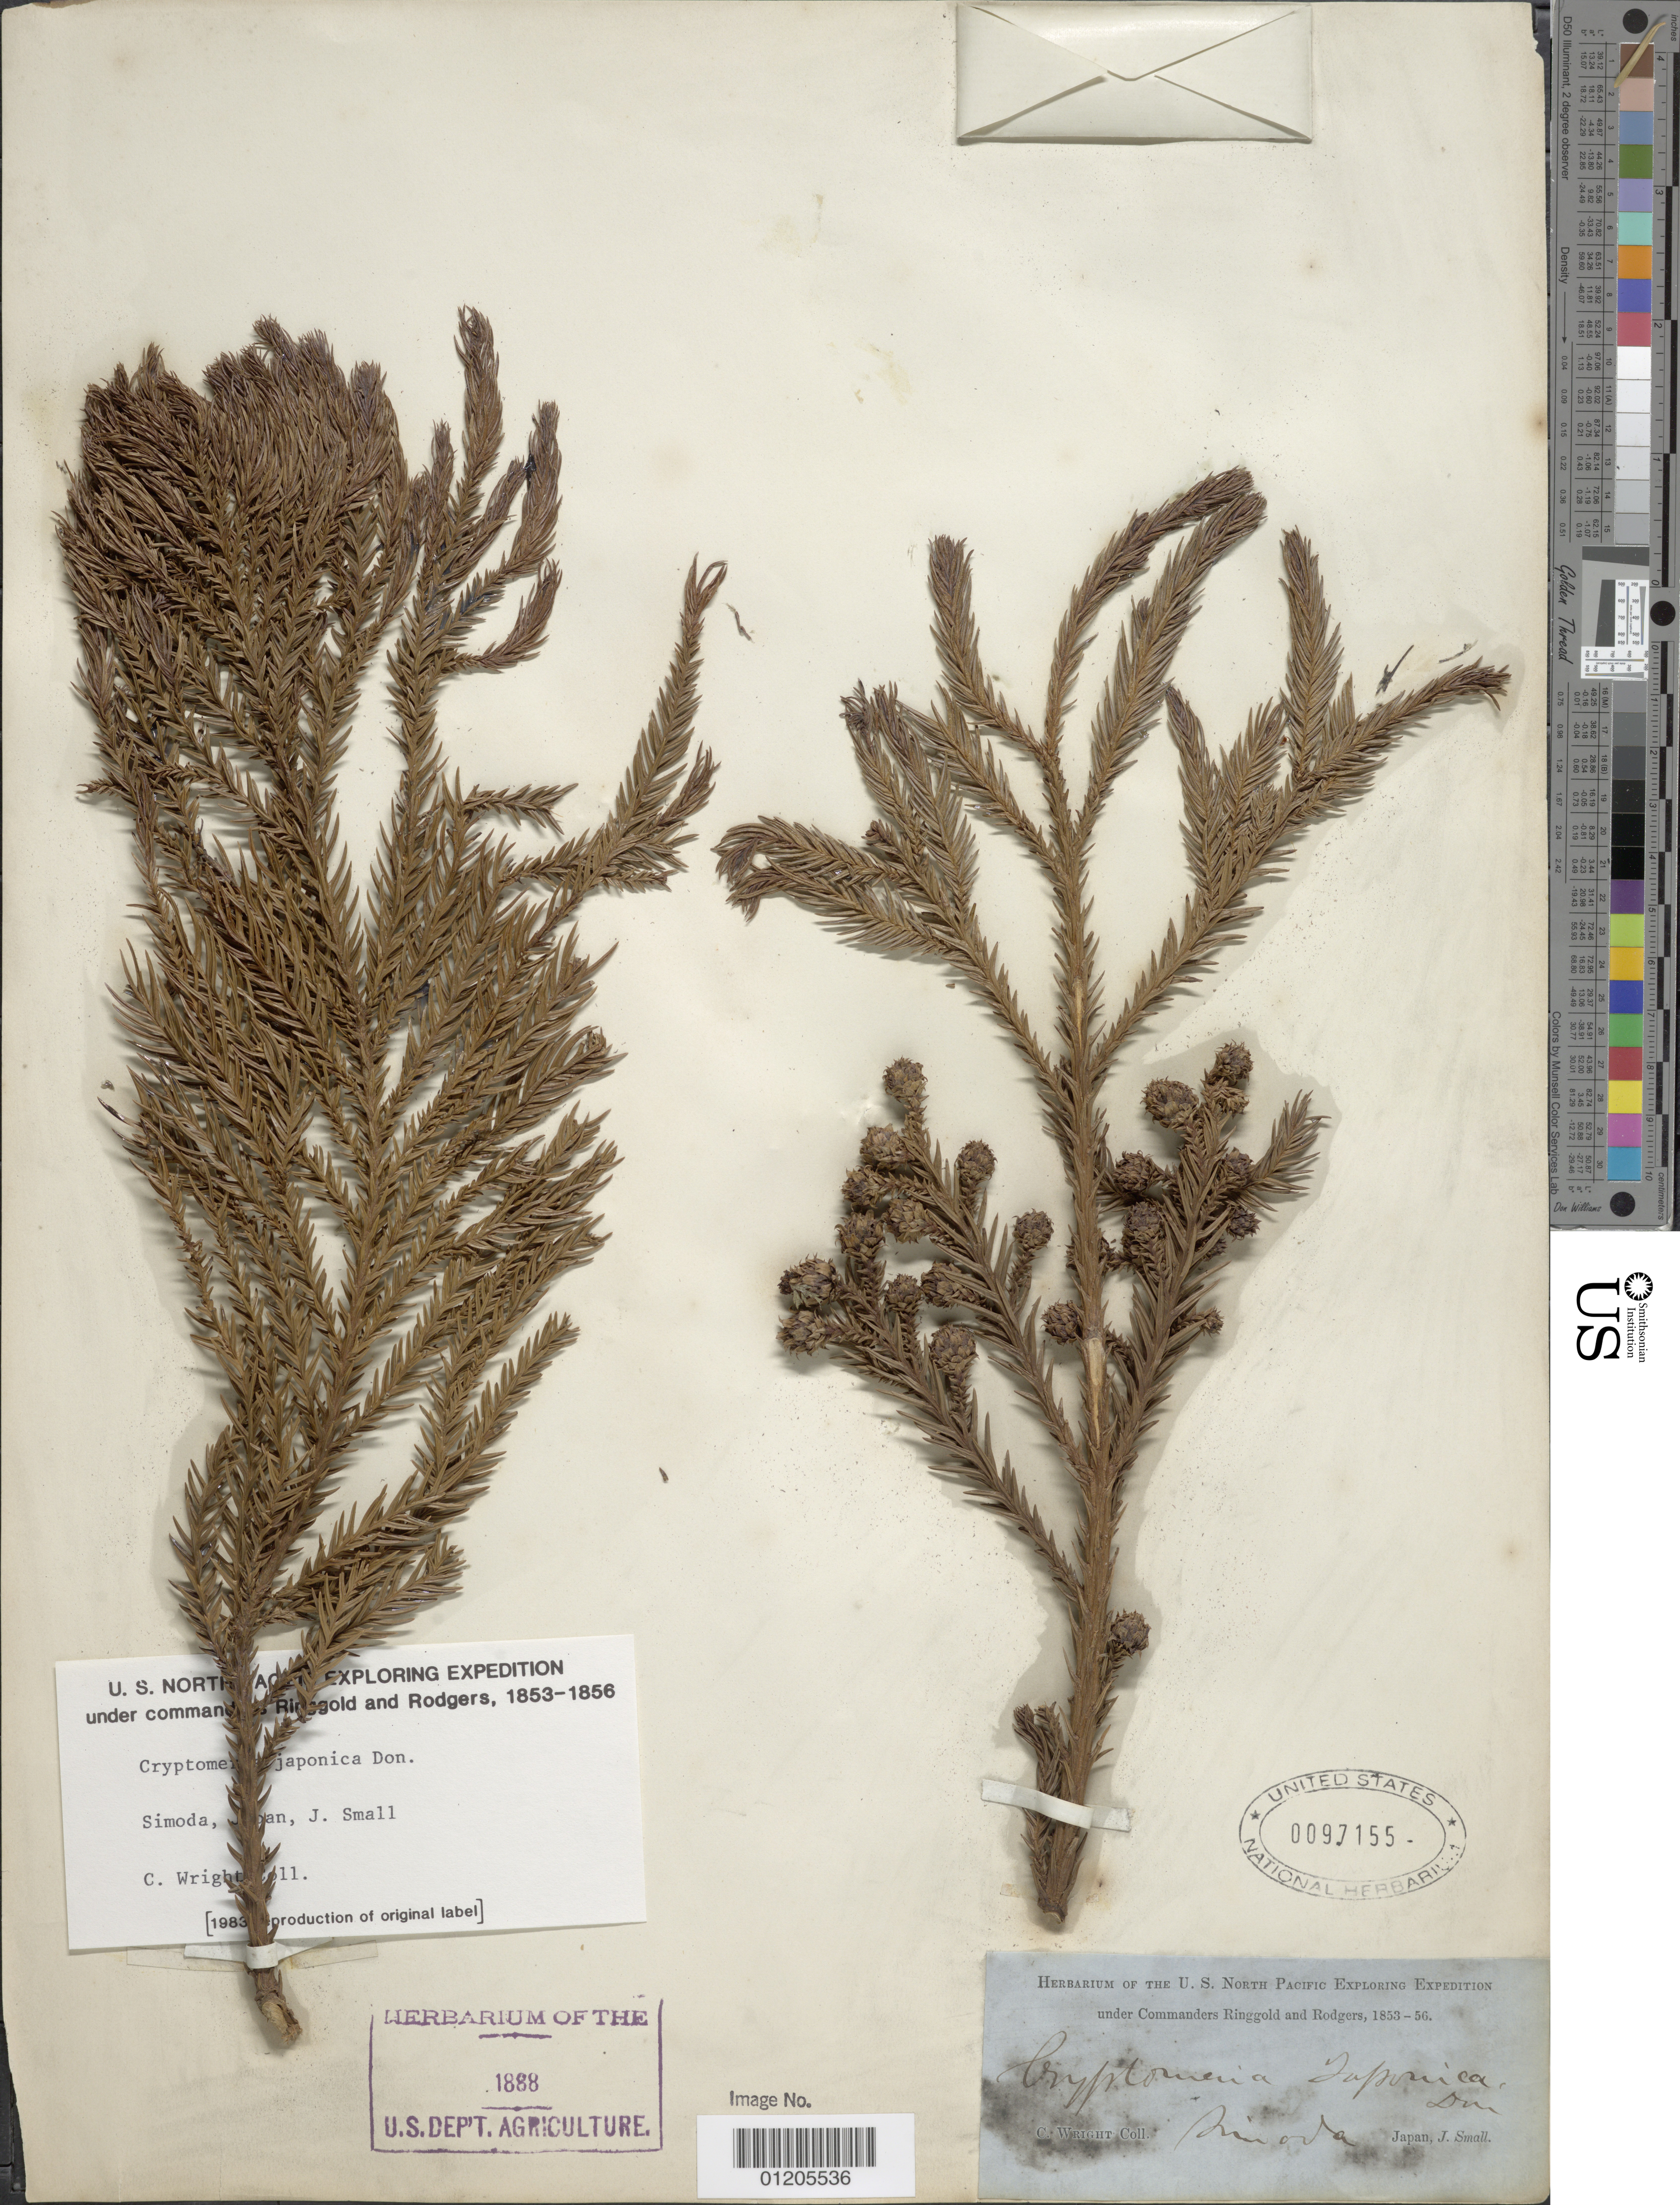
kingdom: Plantae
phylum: Tracheophyta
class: Pinopsida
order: Pinales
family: Cupressaceae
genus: Cryptomeria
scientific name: Cryptomeria japonica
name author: (Thunb. ex L. f.) D. Don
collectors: C. Wright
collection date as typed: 1853 to -- -- 1856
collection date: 1853/1856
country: Japan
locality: Simoda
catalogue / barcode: US 97155